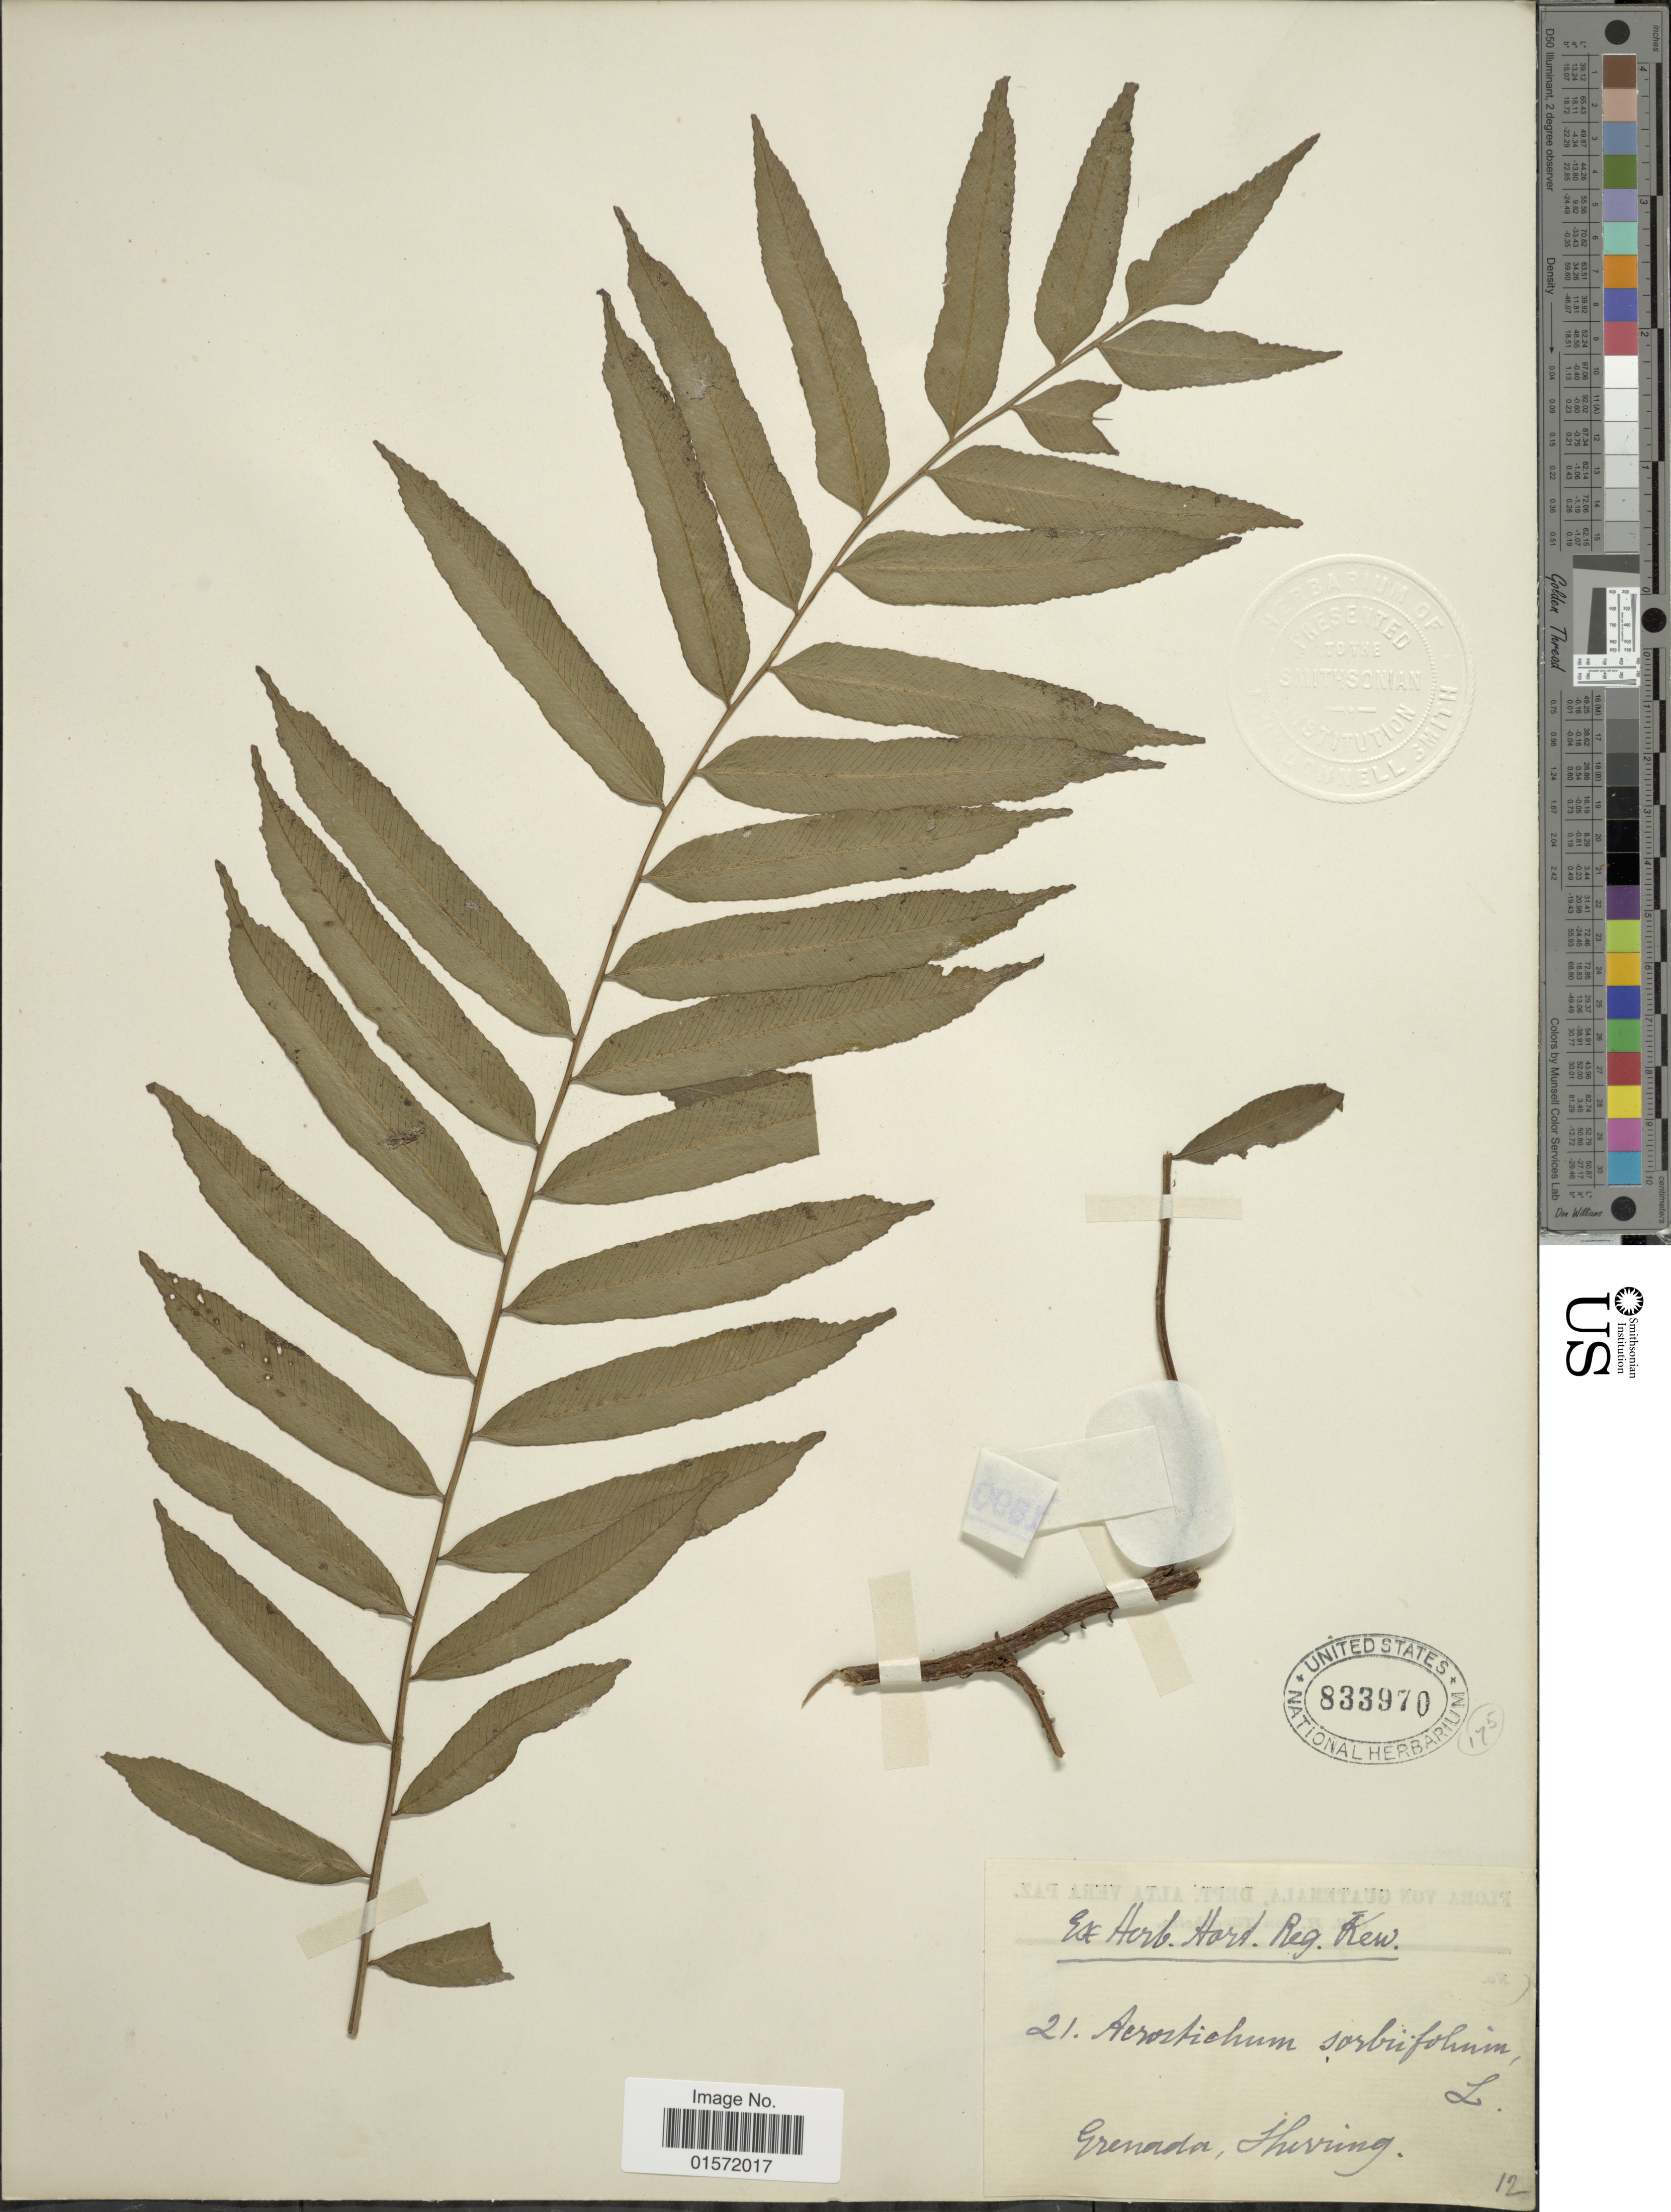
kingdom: Plantae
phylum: Tracheophyta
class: Polypodiopsida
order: Polypodiales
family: Lomariopsidaceae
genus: Lomariopsis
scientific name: Lomariopsis sorbifolia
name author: (L.) Fée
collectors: Sherring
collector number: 21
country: Grenada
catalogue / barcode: US 833970